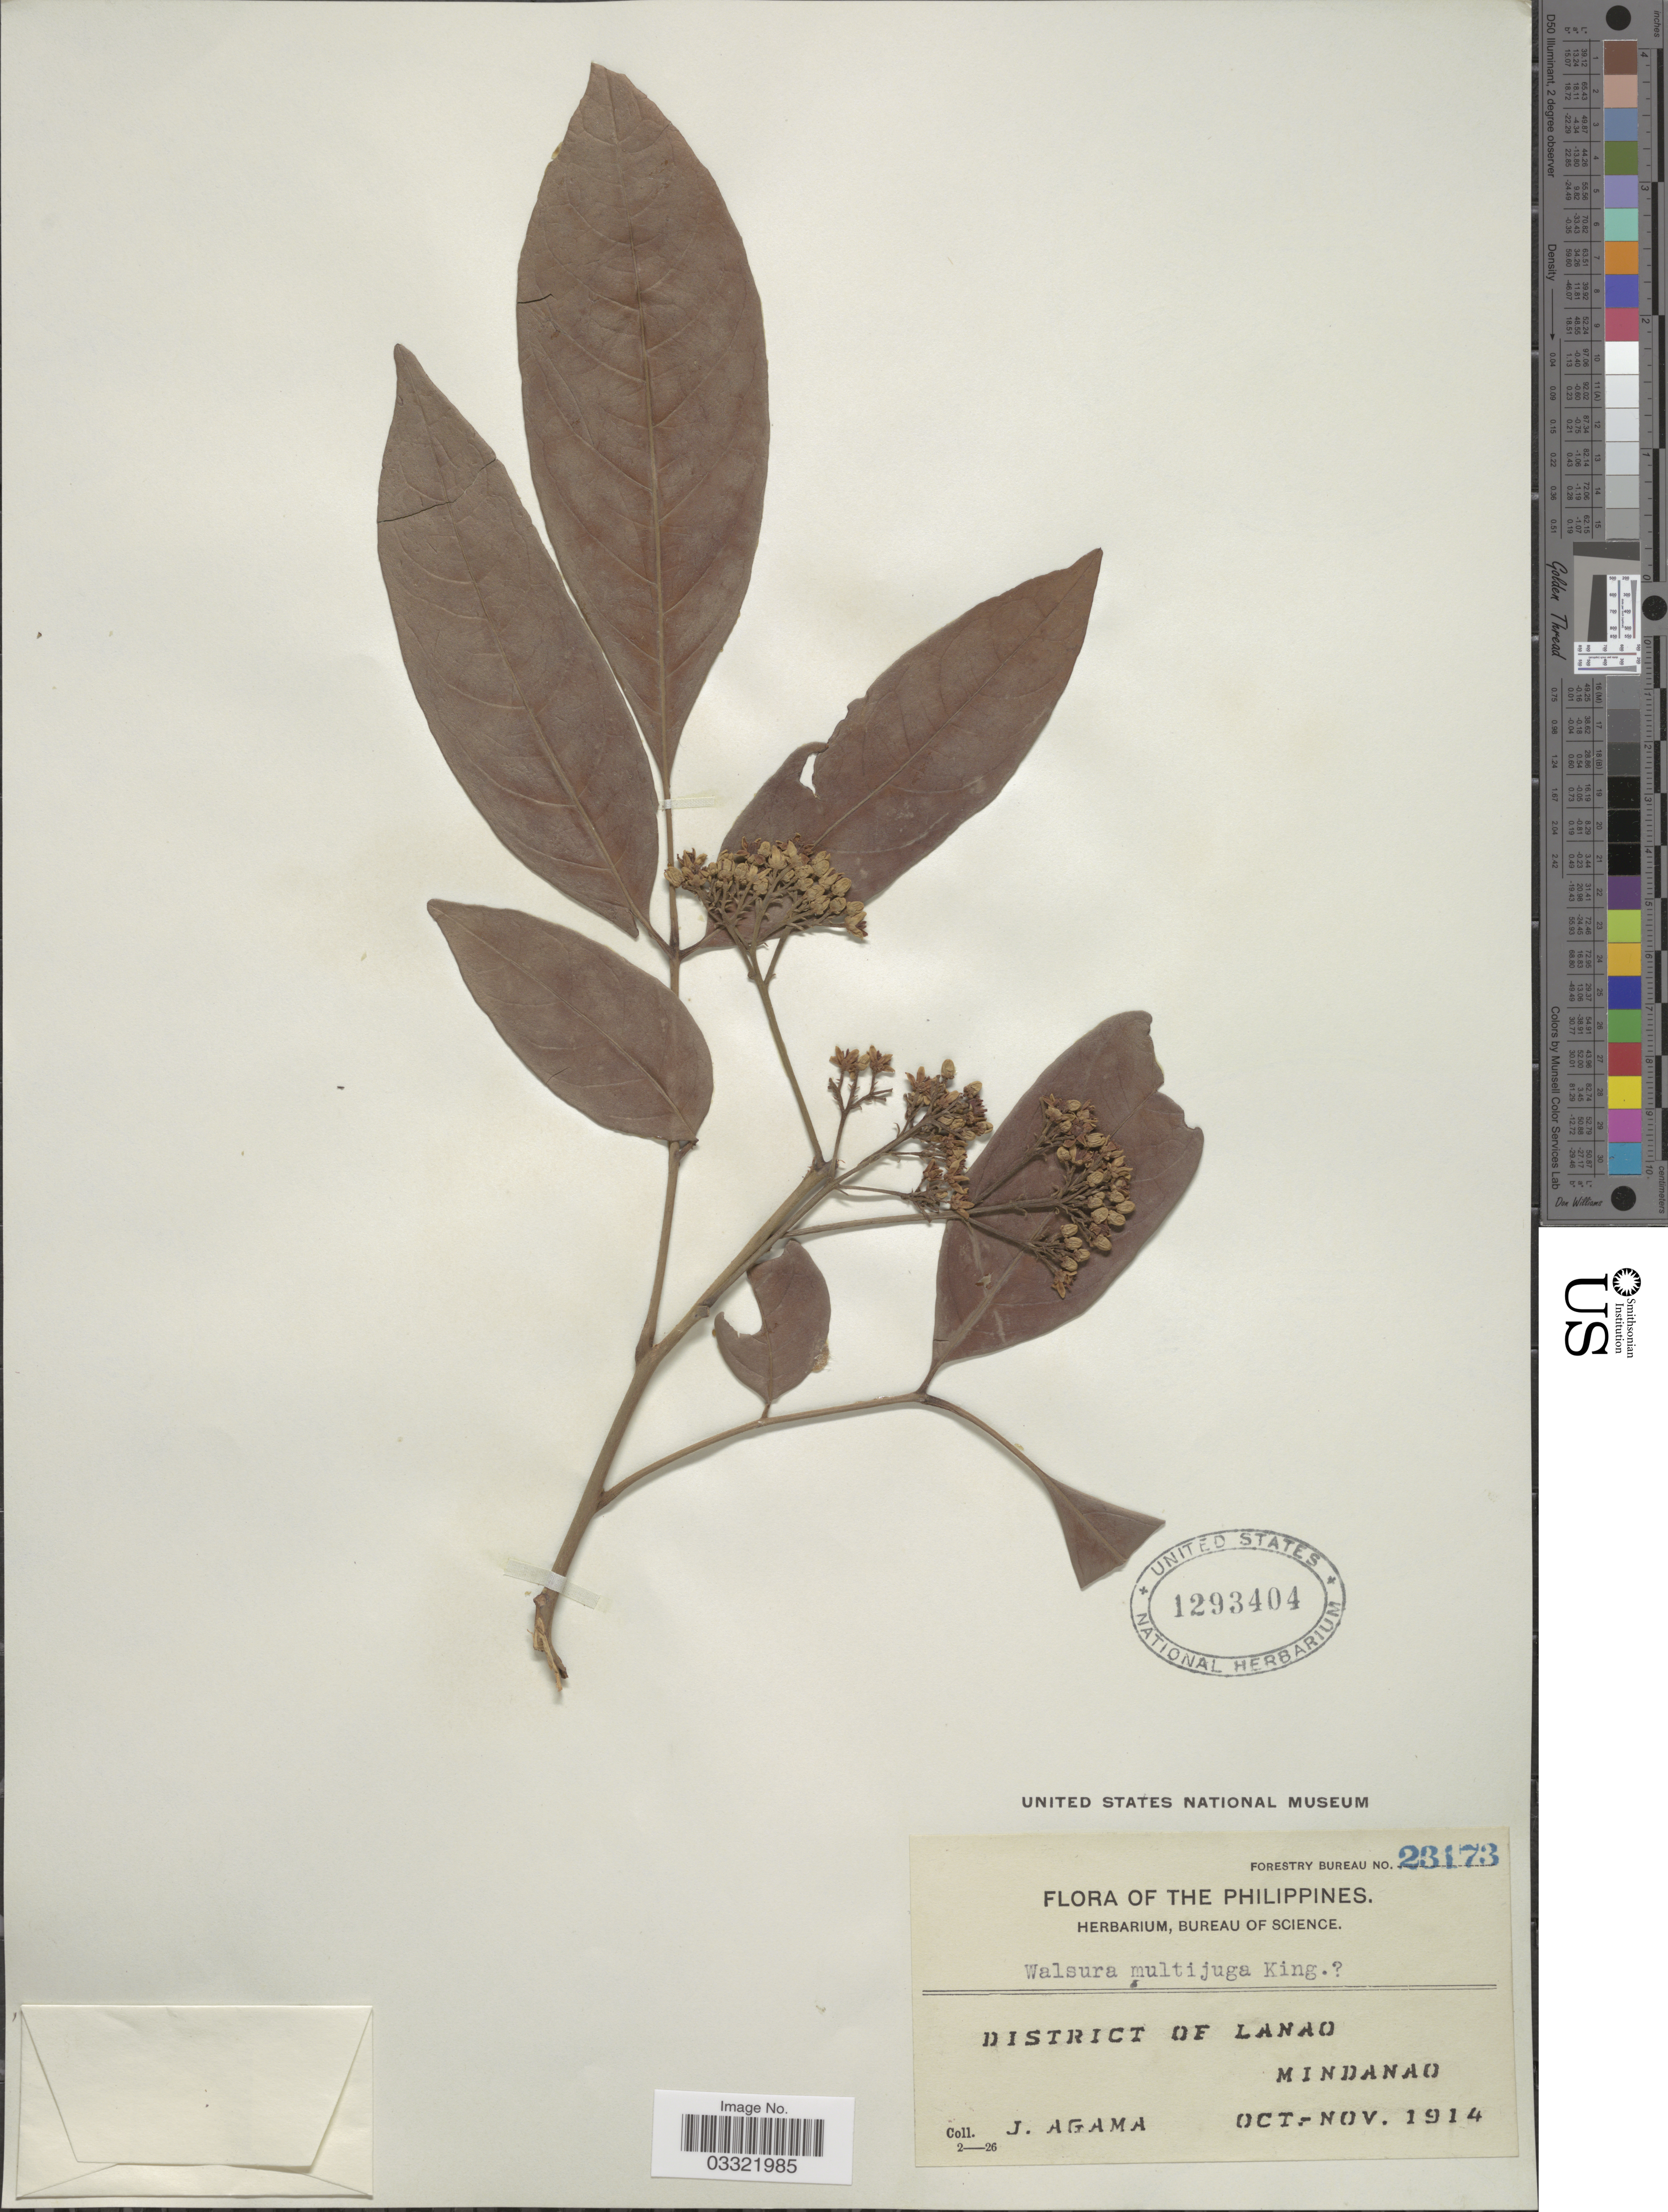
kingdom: Plantae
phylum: Tracheophyta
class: Magnoliopsida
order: Sapindales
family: Meliaceae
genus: Pseudoclausena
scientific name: Pseudoclausena chrysogyne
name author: (Miq.) T.P. Clark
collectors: J. Agama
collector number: Forestry Bureau 23173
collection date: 1914-10/1914-11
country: Philippines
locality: District of Lanao, Mindanao.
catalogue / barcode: US 1293404